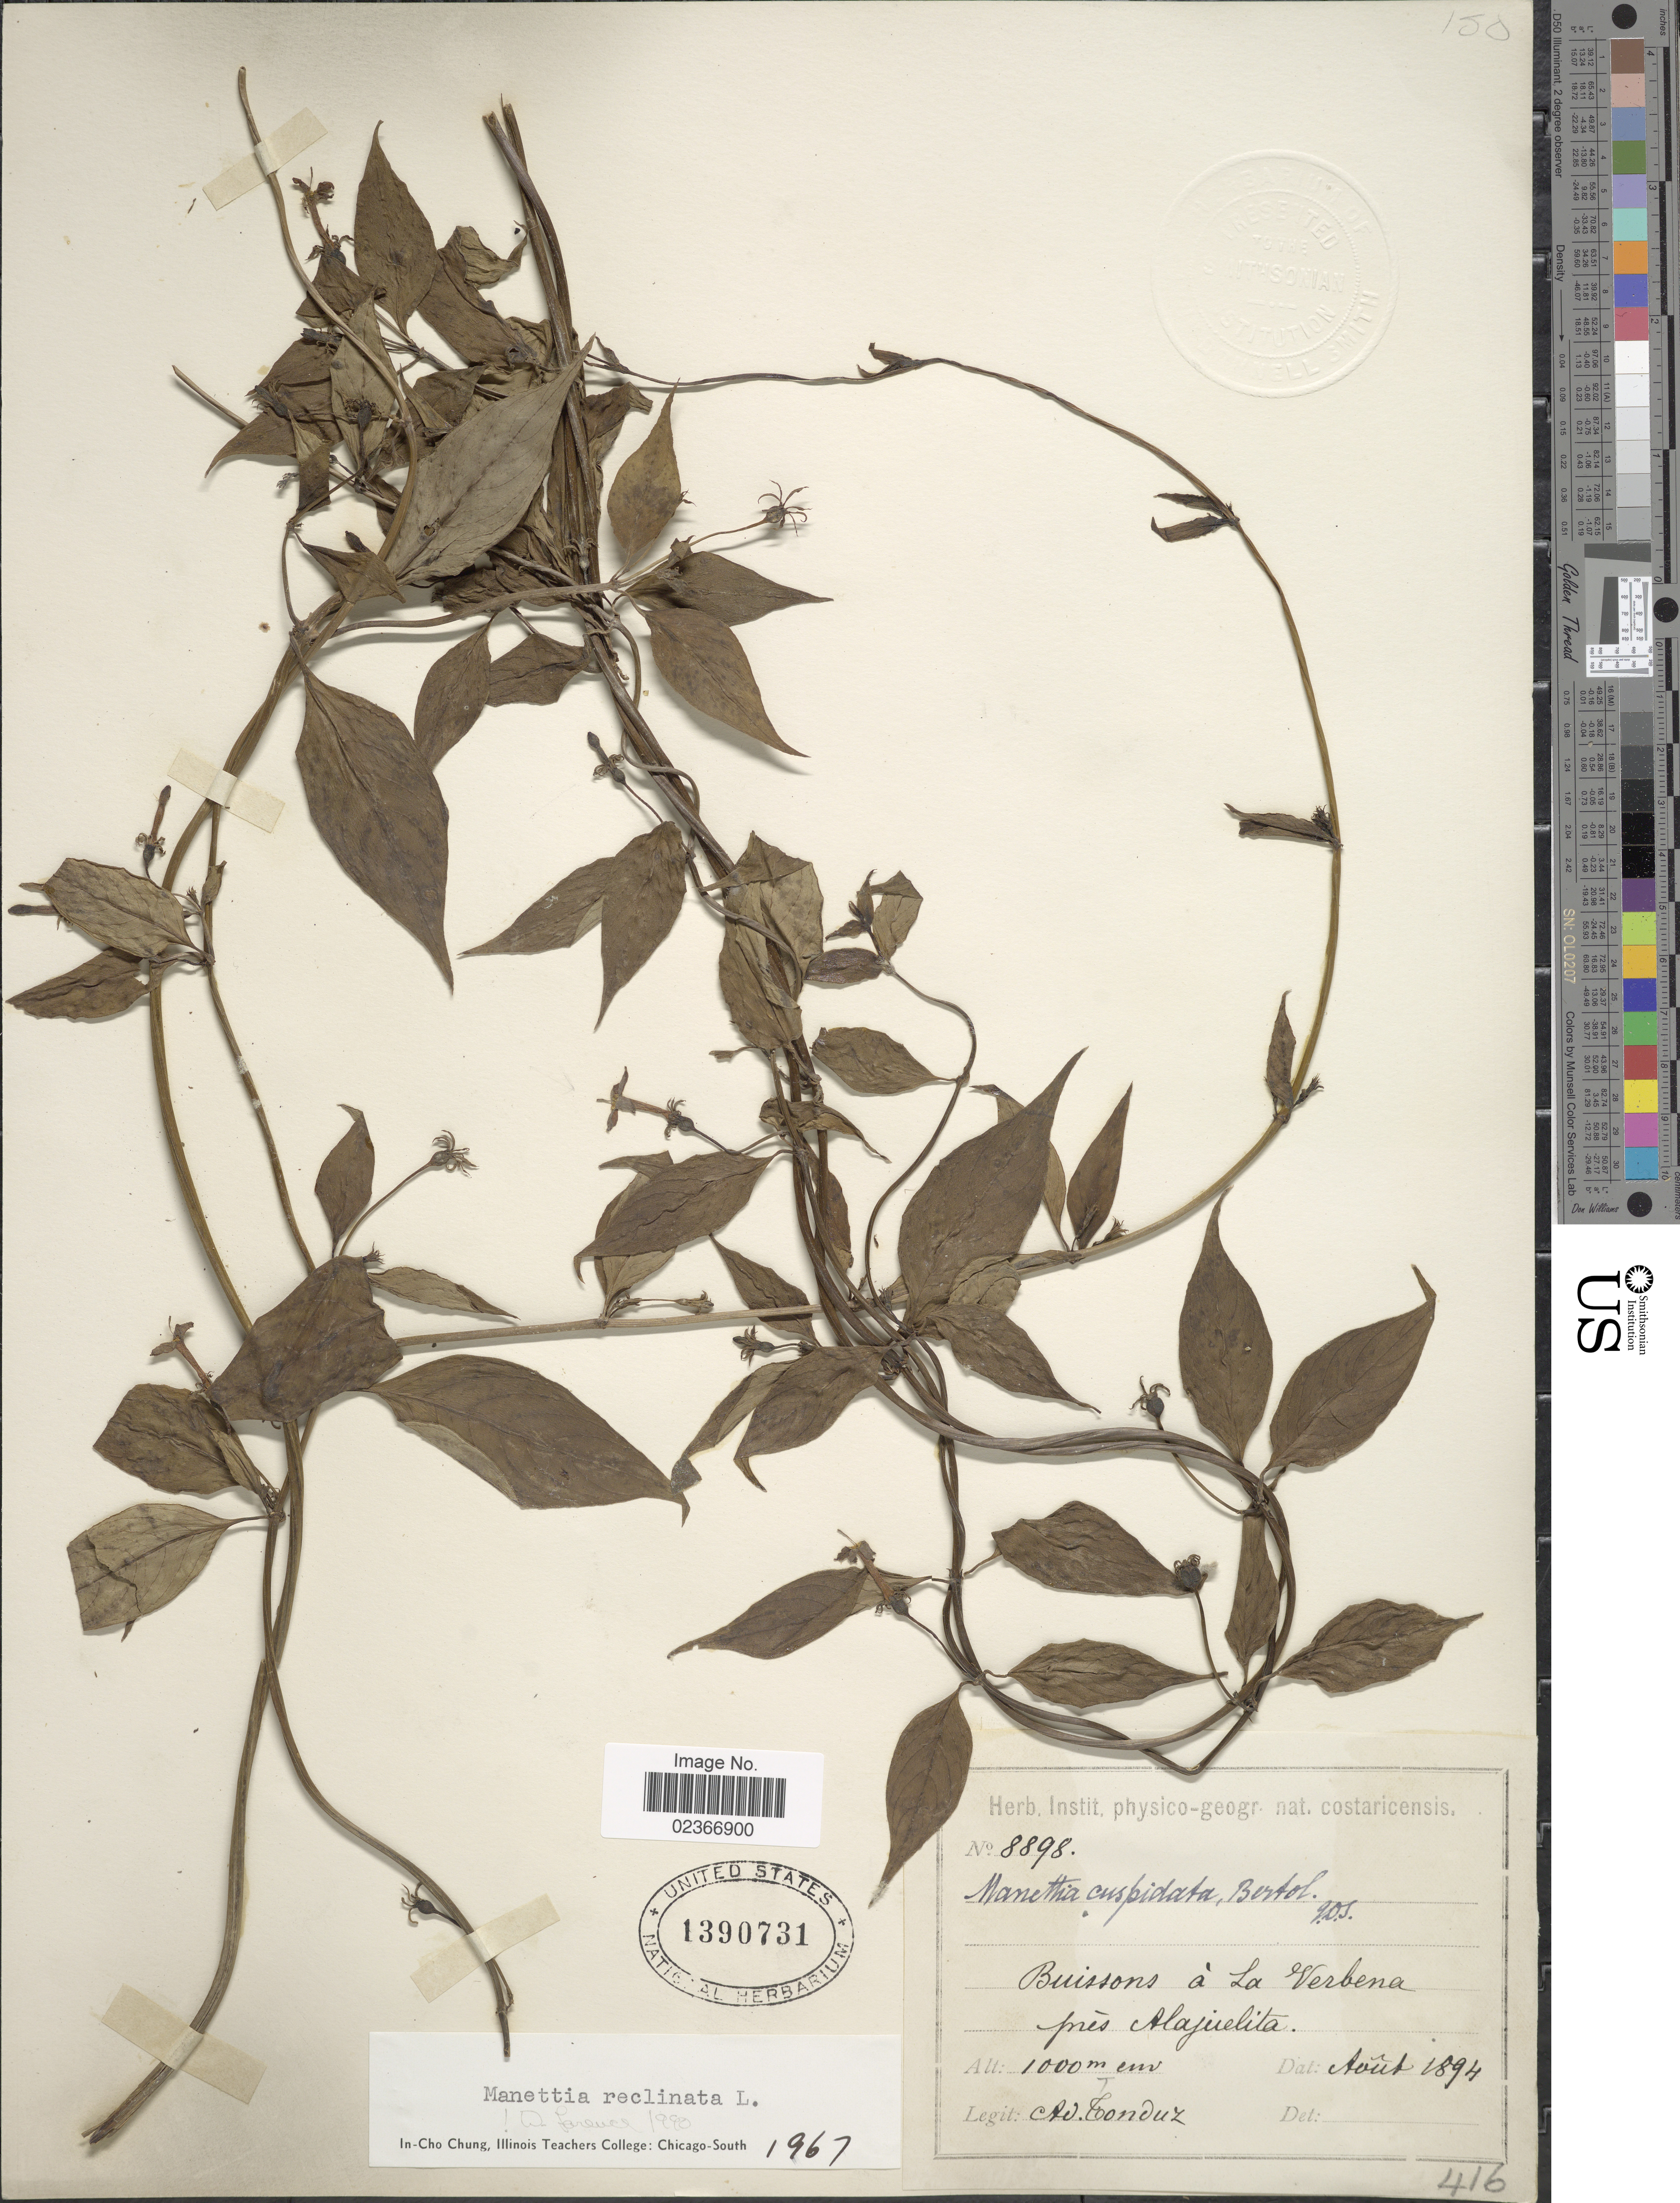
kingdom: Plantae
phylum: Tracheophyta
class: Magnoliopsida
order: Gentianales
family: Rubiaceae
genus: Manettia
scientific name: Manettia reclinata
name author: L.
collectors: A. Tonduz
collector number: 8898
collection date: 1894-08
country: Costa Rica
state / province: Alajuela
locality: Buissons a la Verbena pres Alajuelita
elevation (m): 1000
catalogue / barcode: US 1390731